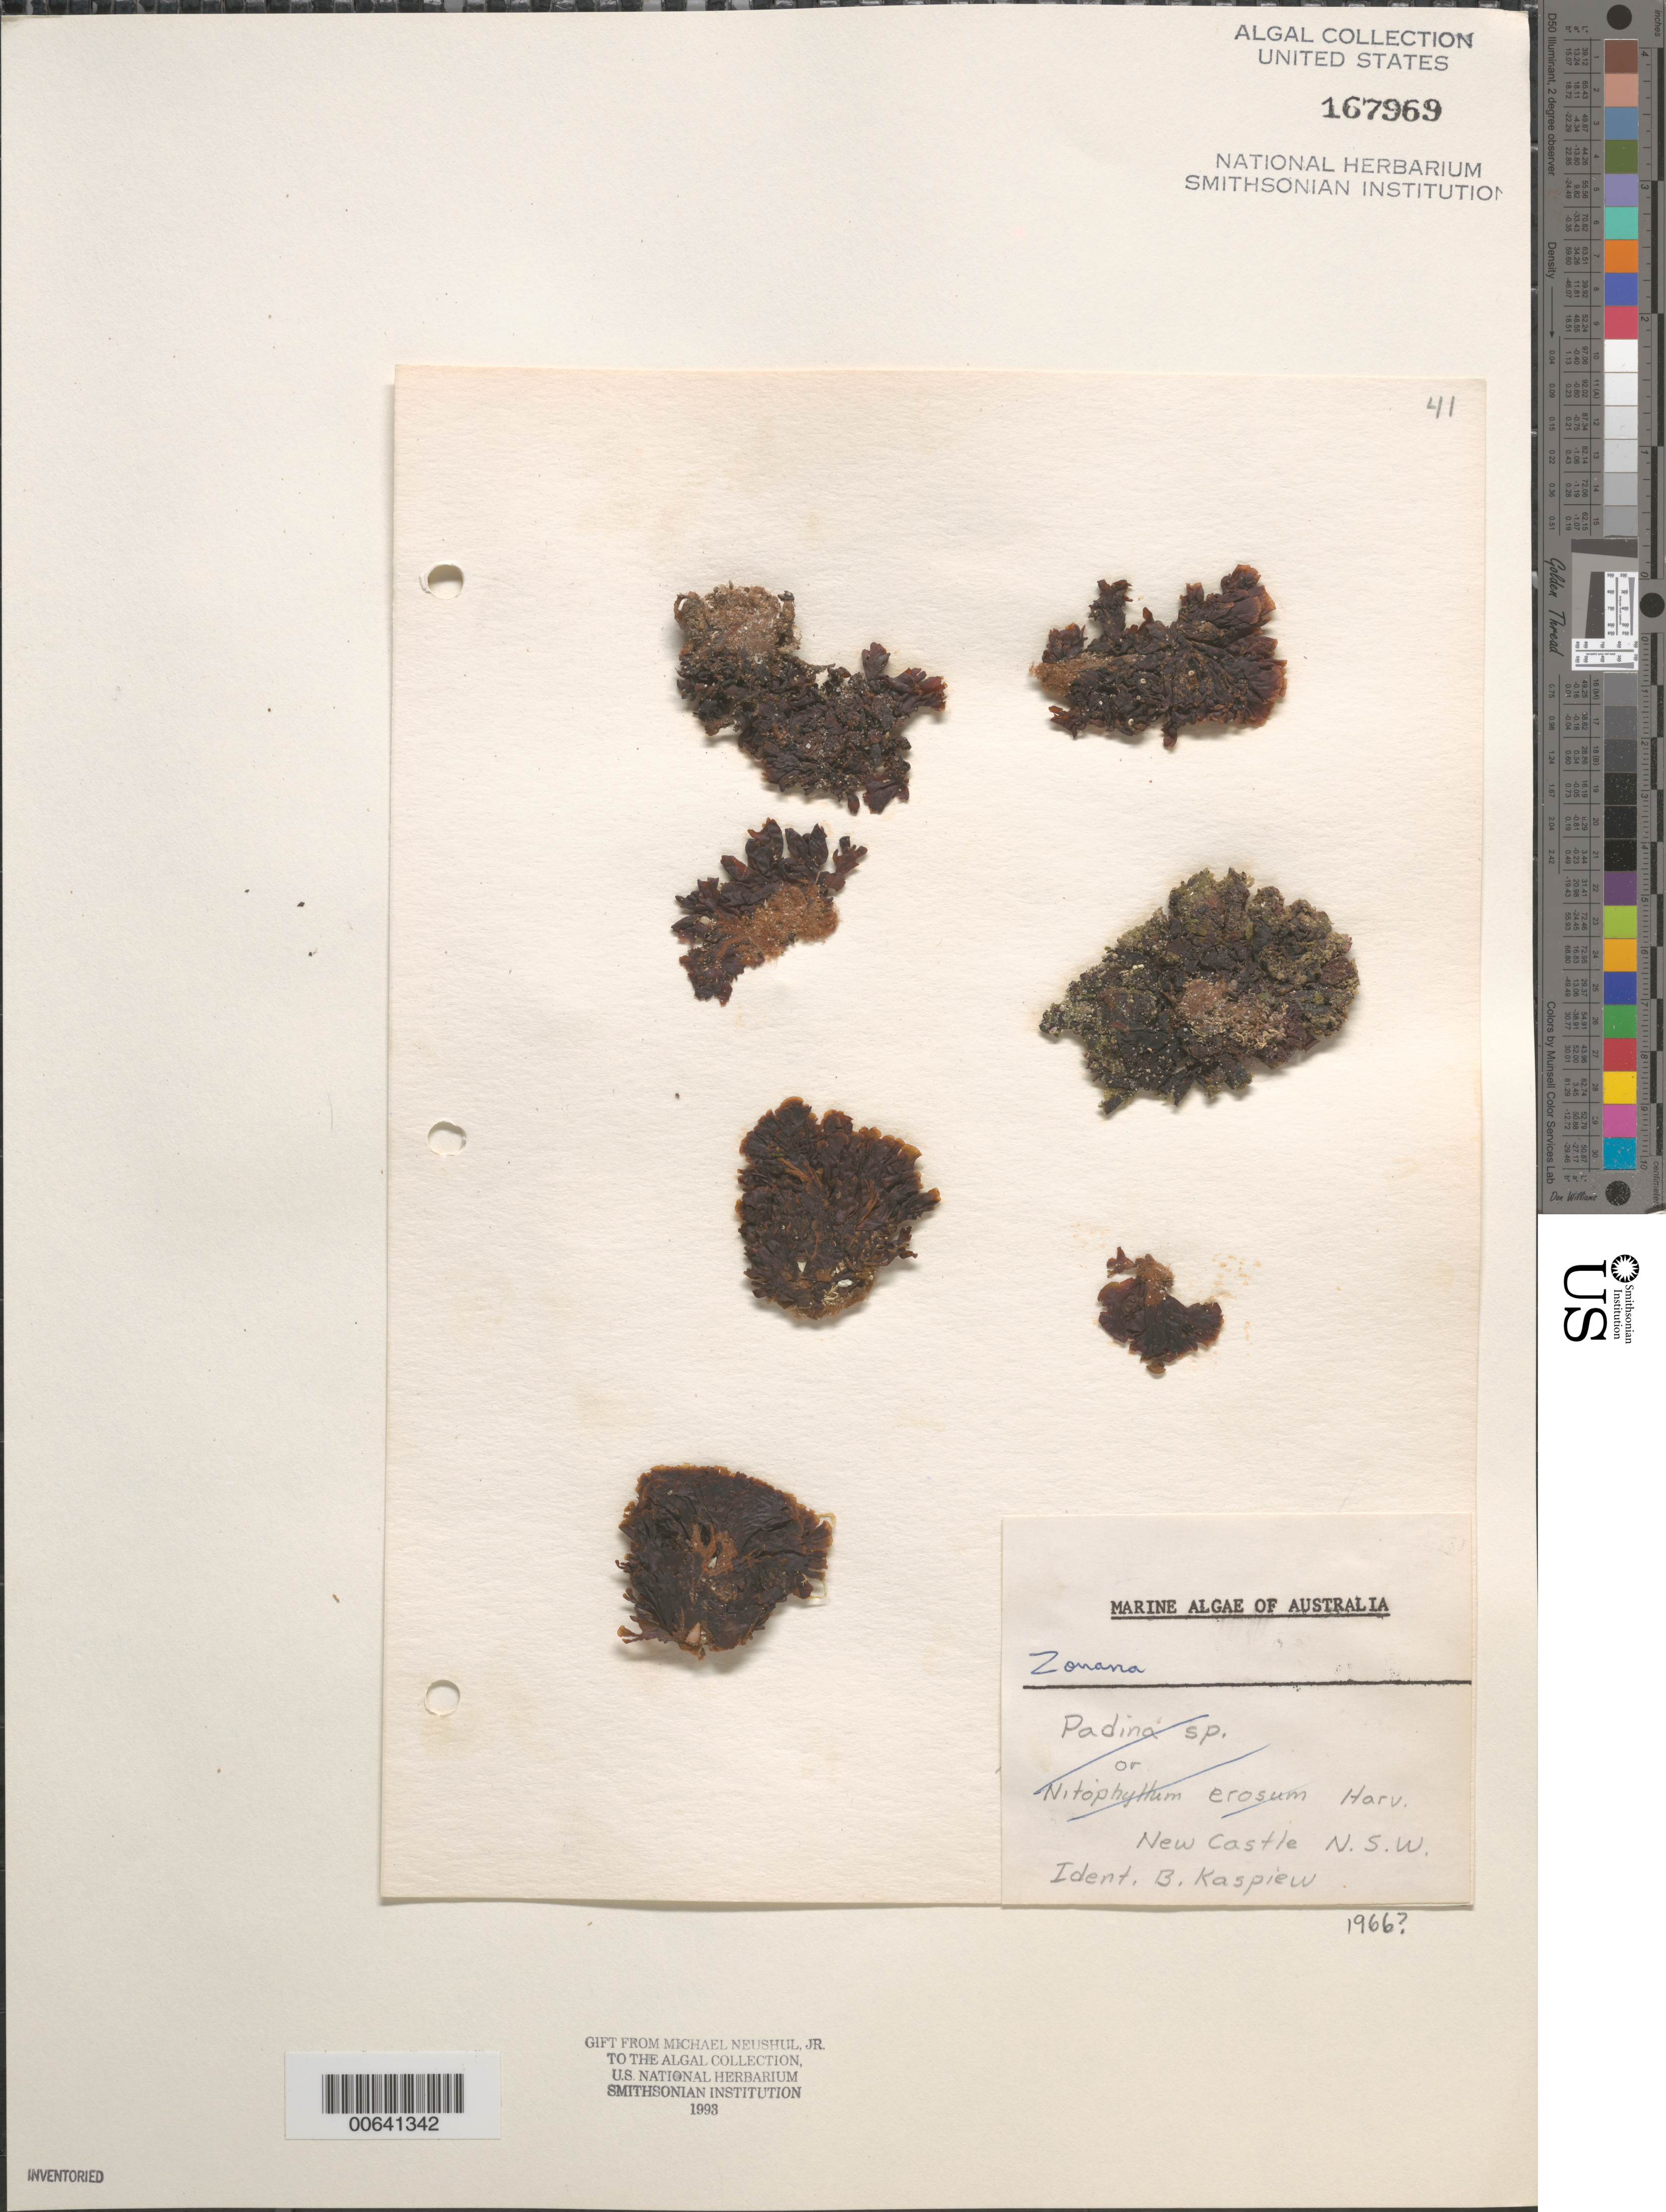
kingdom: Chromista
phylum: Ochrophyta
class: Phaeophyceae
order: Dictyotales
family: Dictyotaceae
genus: Zonaria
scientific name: Zonaria sp.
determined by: Kaspiew, B.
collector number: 41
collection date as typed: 1966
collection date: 1966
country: Australia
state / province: New South Wales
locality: New Castle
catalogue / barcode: US 167969